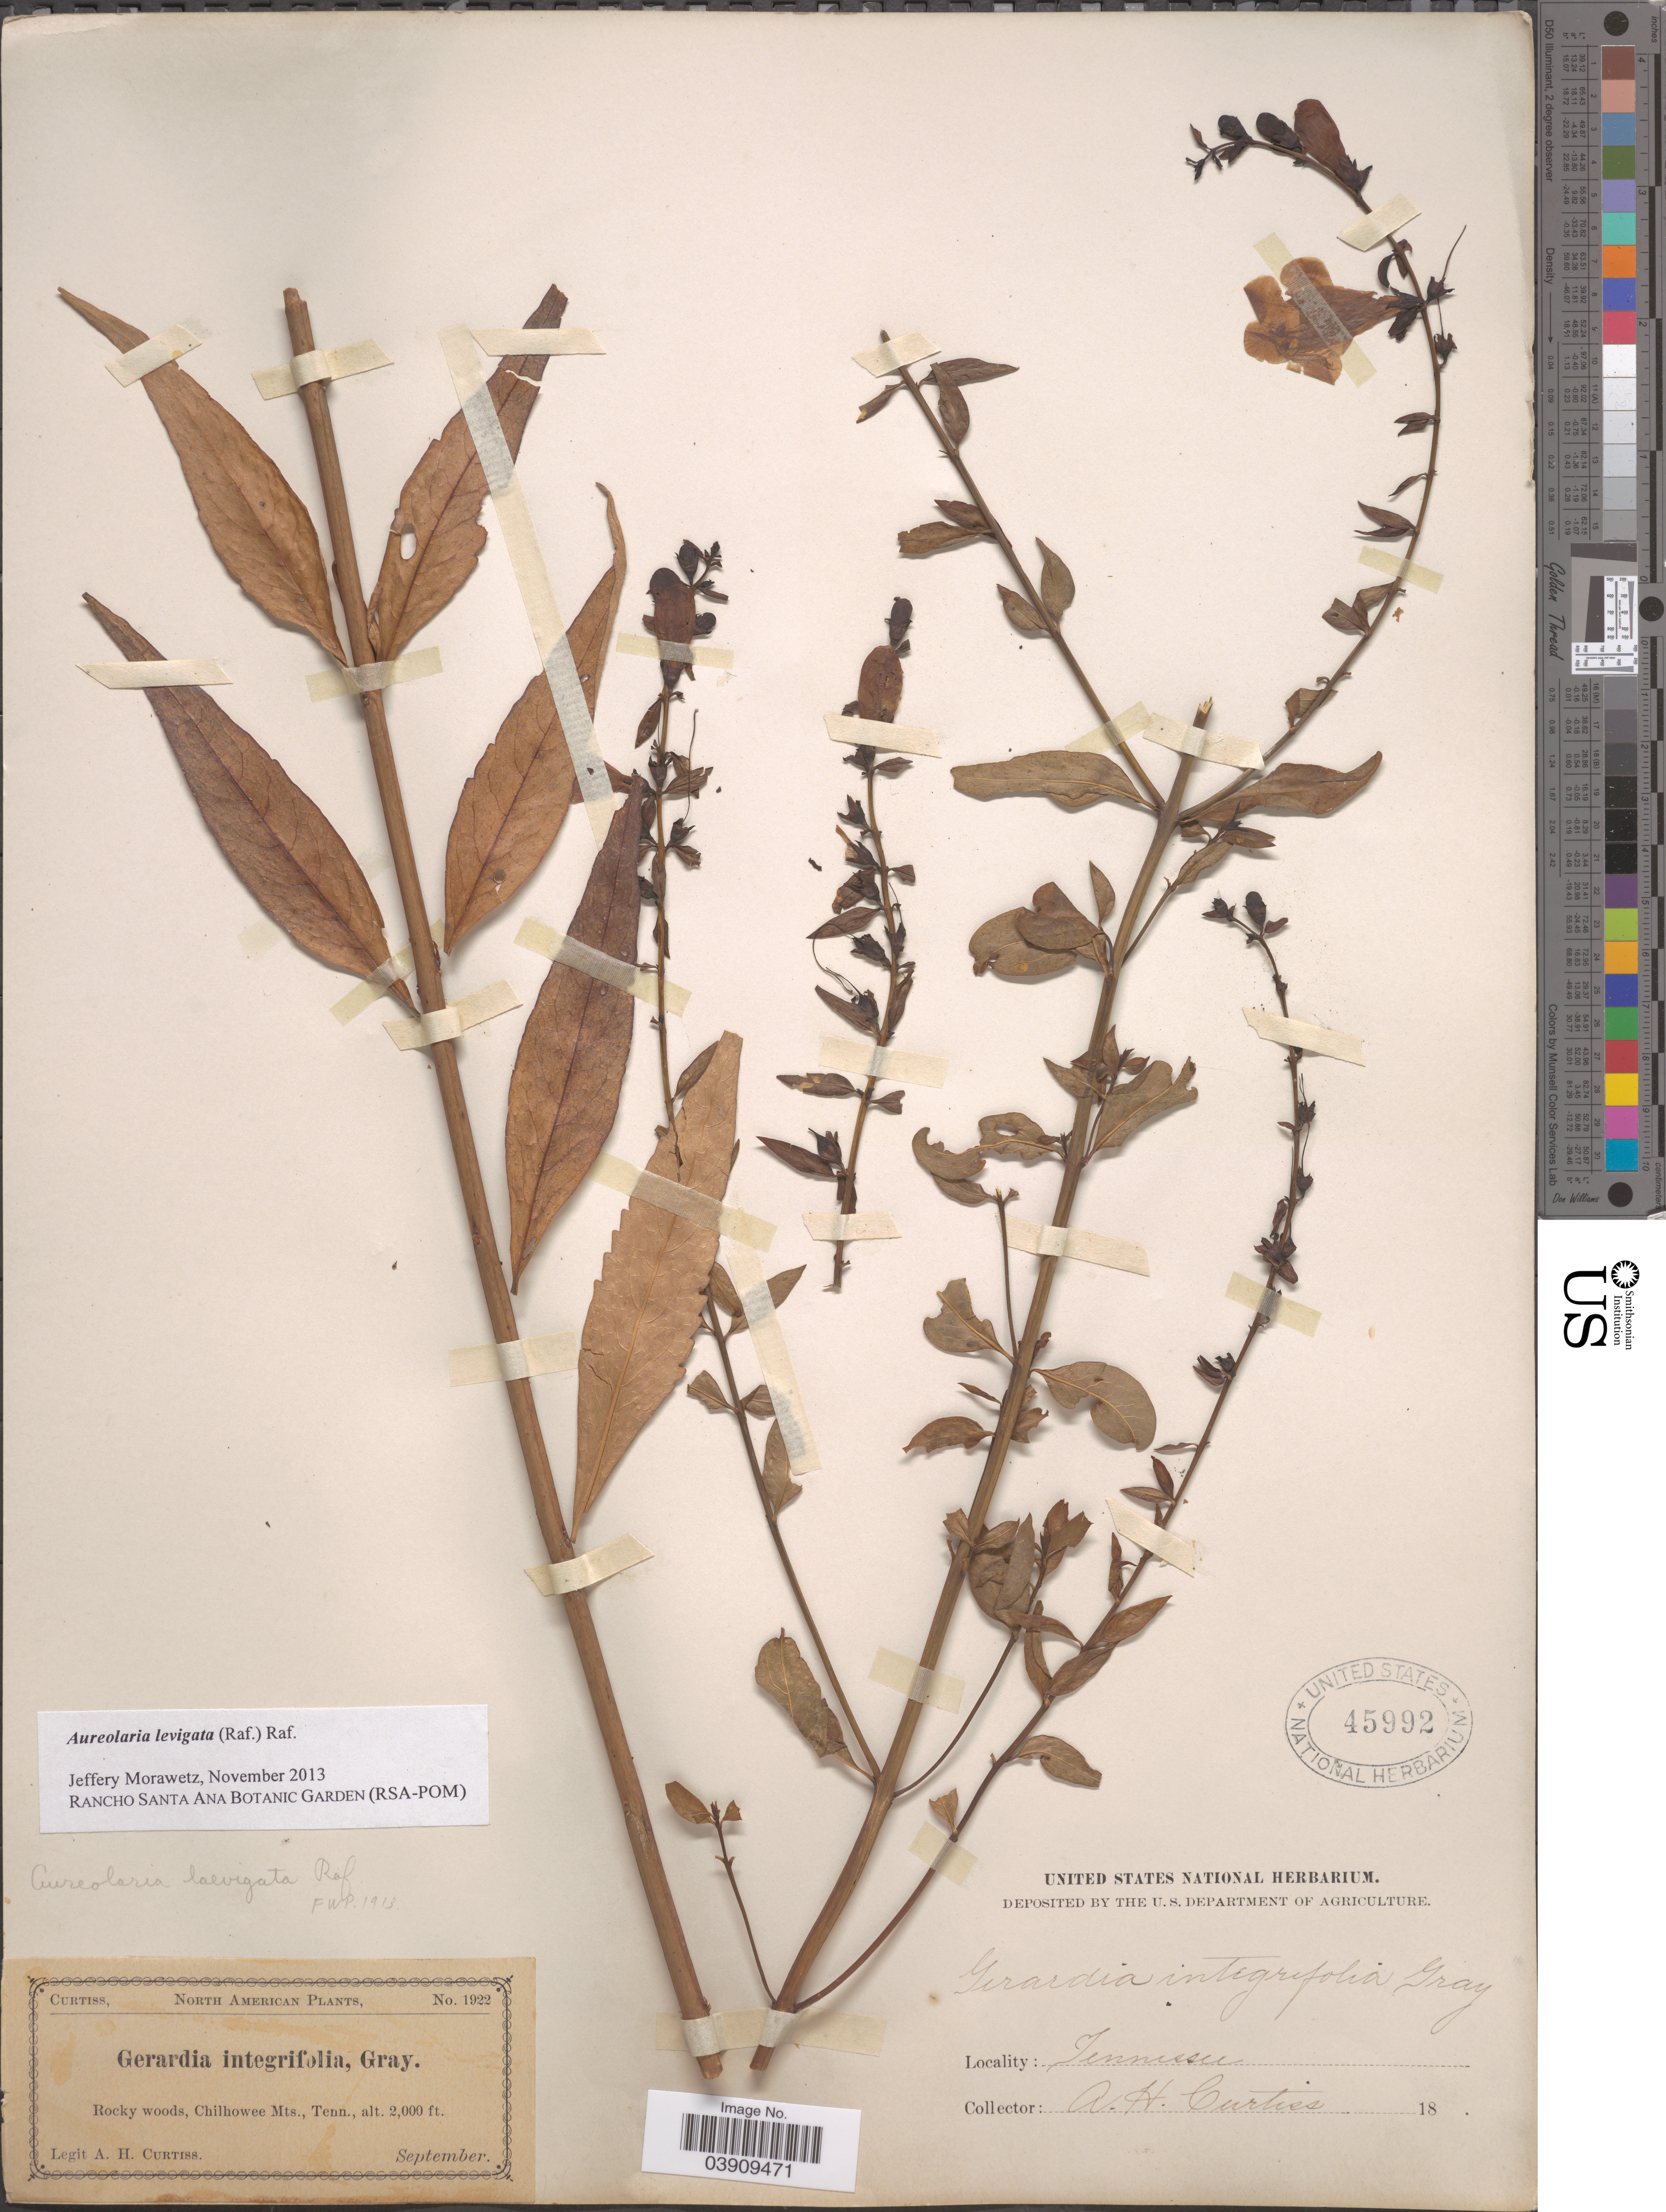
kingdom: Plantae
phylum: Tracheophyta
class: Magnoliopsida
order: Lamiales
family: Orobanchaceae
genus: Aureolaria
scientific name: Aureolaria laevigata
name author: (Raf.) Raf.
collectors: A. H. Curtiss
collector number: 1922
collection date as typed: September 18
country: United States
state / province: Tennessee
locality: Chilhowee Mts.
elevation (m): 610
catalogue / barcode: US 45992